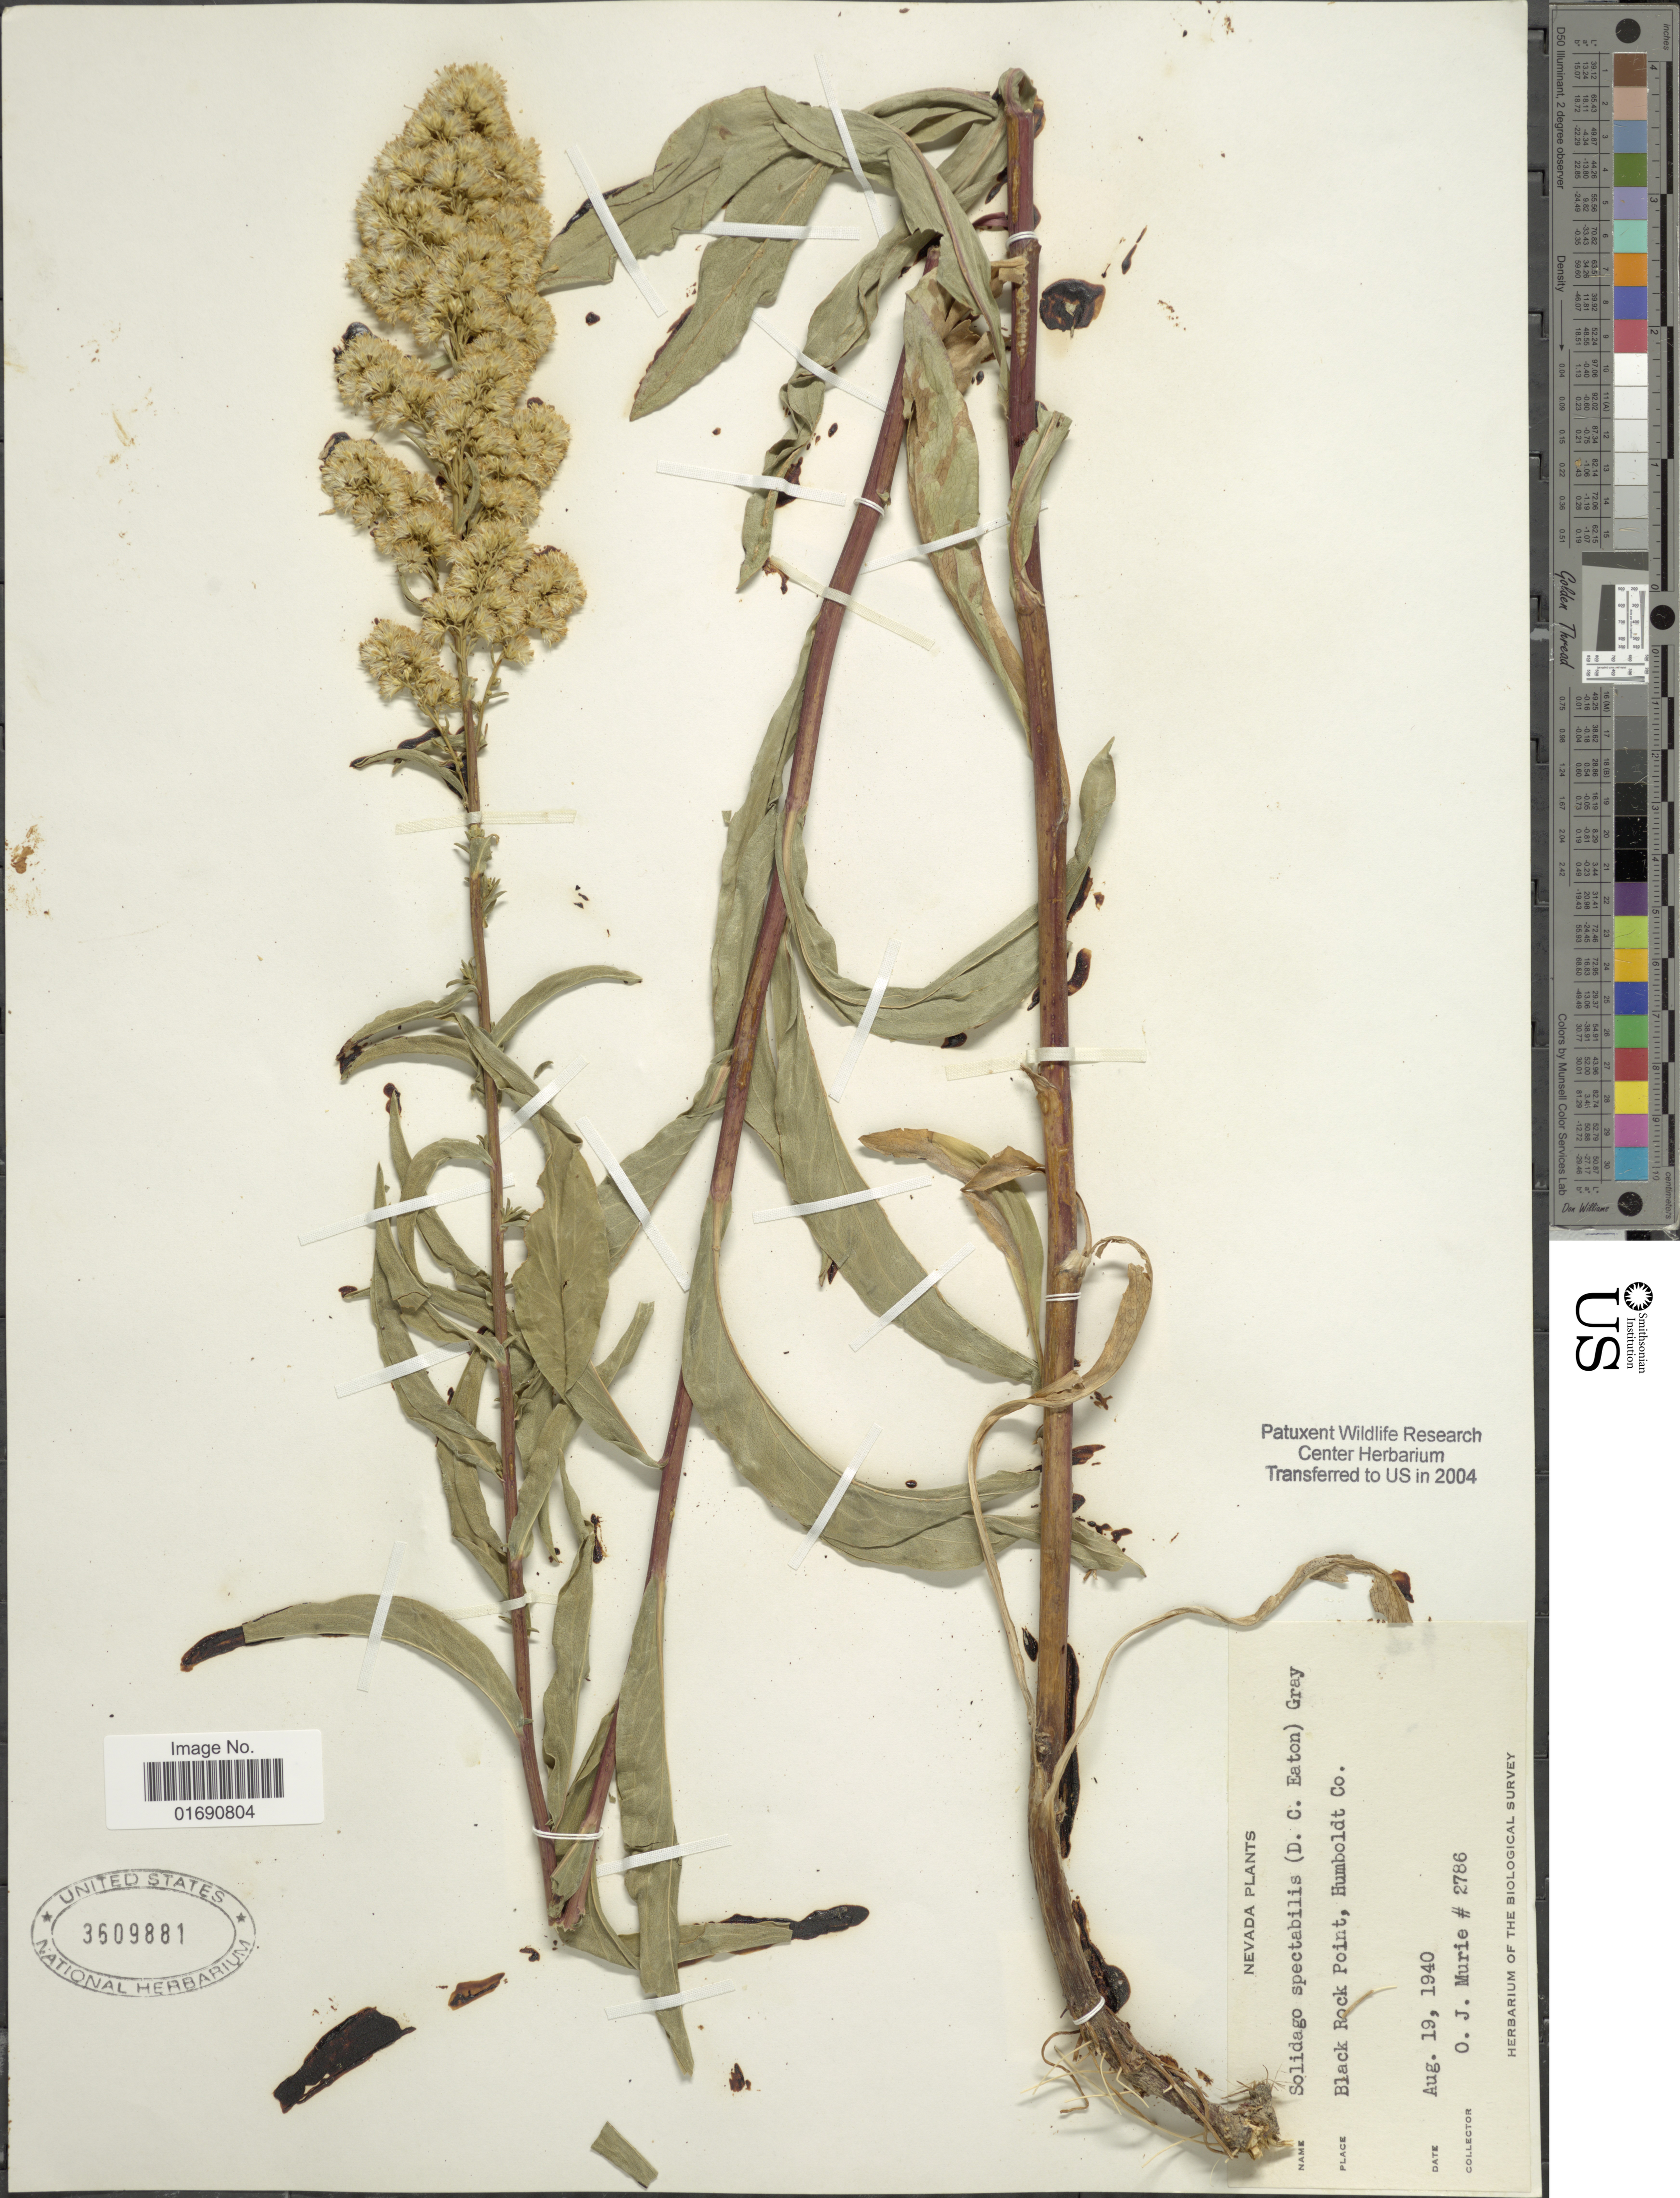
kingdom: Plantae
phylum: Tracheophyta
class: Magnoliopsida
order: Asterales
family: Asteraceae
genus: Solidago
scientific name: Solidago spectabilis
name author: (D.C. Eaton) A. Gray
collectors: O. Murie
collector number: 2786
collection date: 1940-08-19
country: United States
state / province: Nevada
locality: Black Rock Point, Humboldt Co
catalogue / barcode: US 3609881